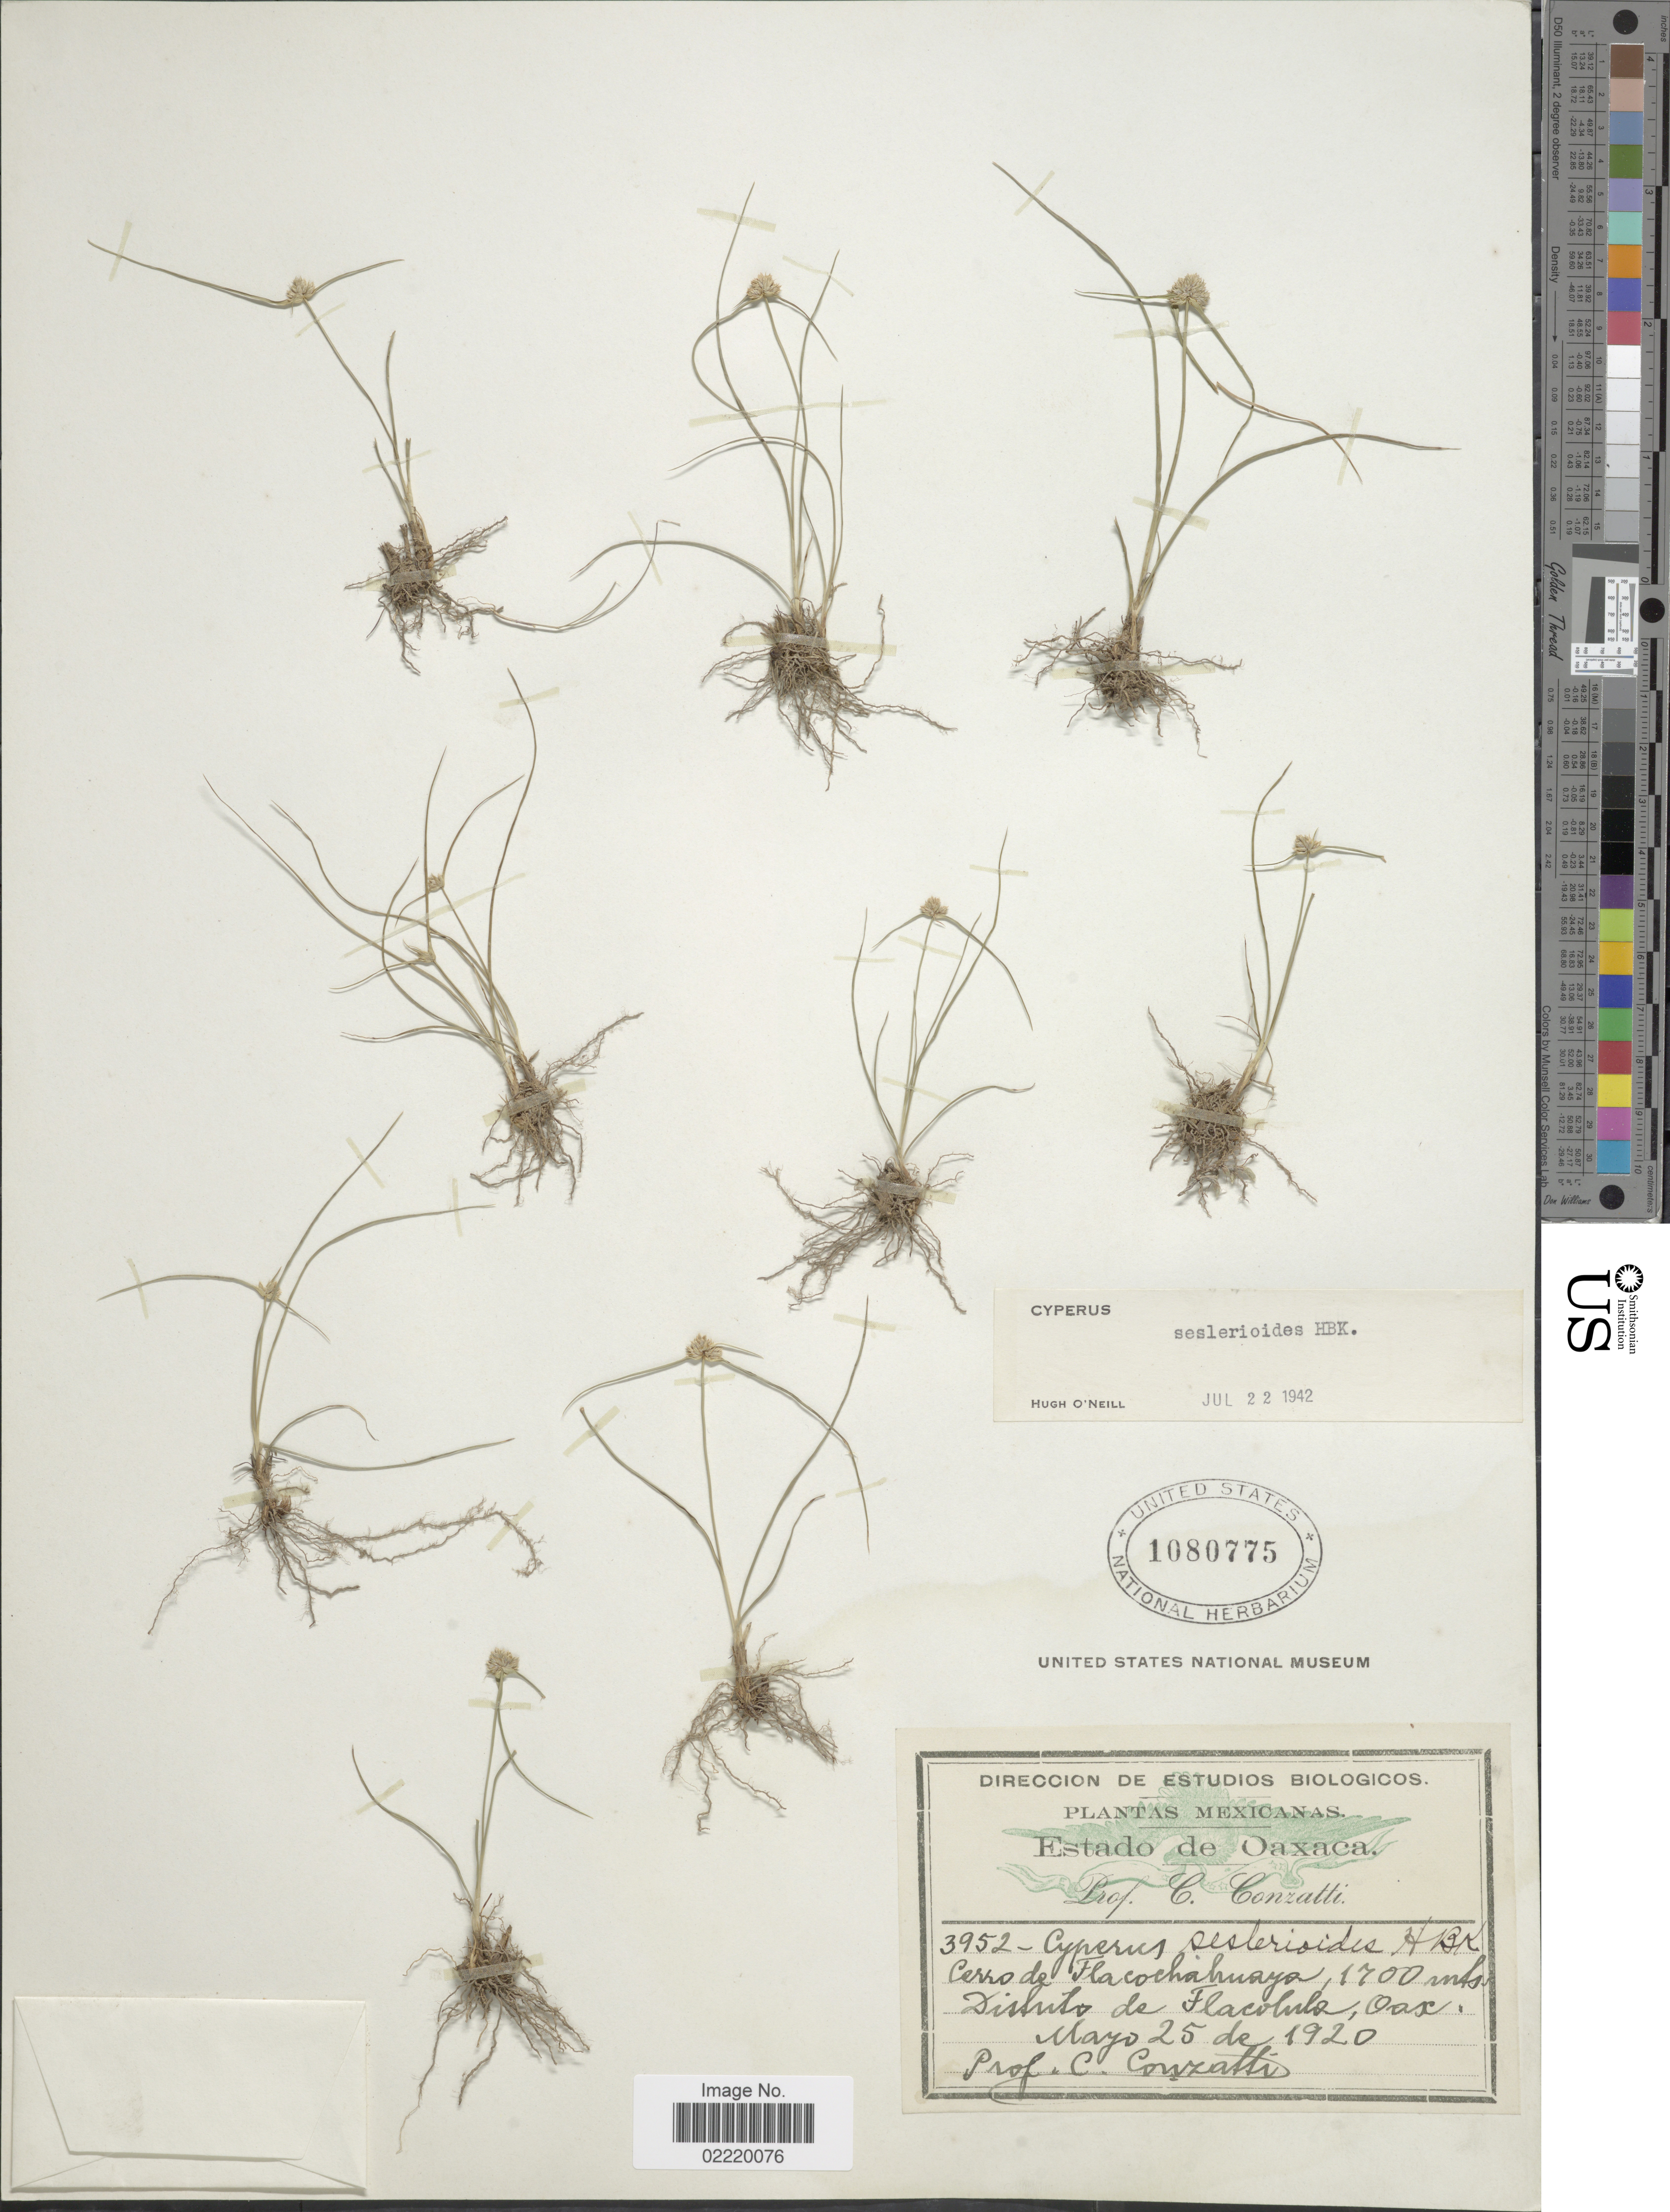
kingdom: Plantae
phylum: Tracheophyta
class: Liliopsida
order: Poales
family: Cyperaceae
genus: Cyperus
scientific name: Cyperus seslerioides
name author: Kunth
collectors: C. Conzatti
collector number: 3952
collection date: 1920-05-25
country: Mexico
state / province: Oaxaca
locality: Cerro de Flacochahuaya, Distrito de Flacolula.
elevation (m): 1700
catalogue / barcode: US 1080775